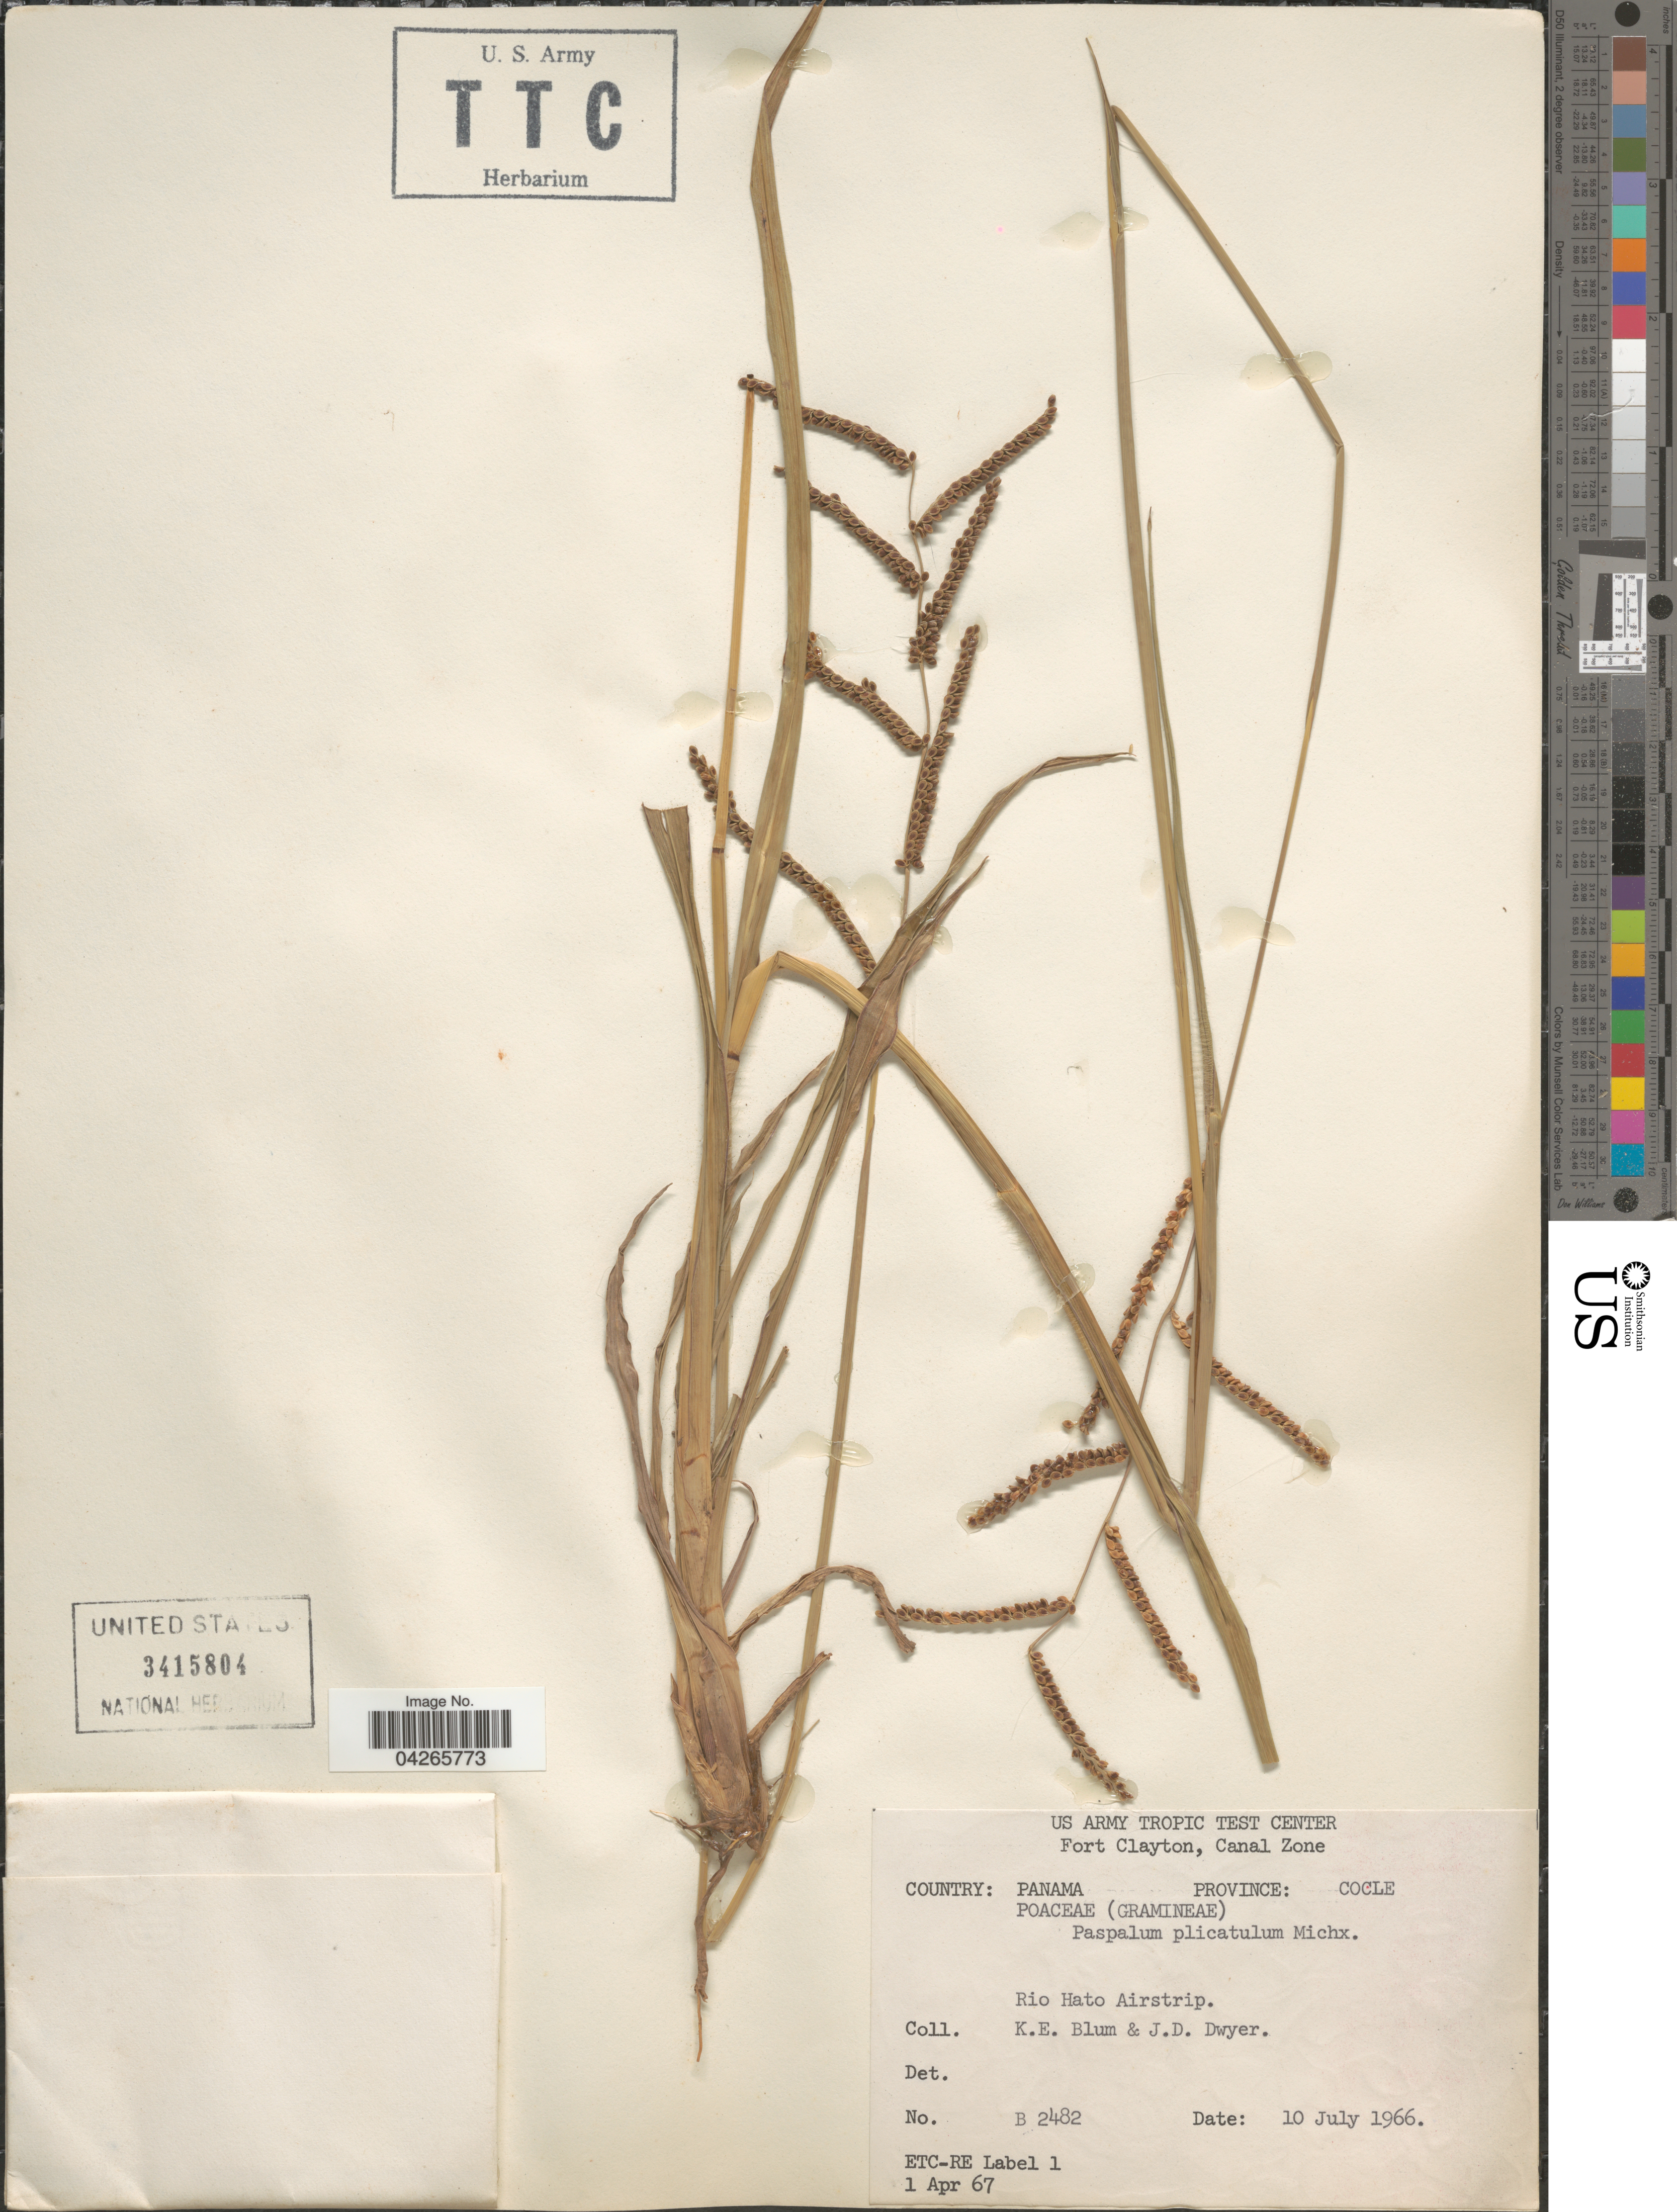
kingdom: Plantae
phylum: Tracheophyta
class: Liliopsida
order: Poales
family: Poaceae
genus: Paspalum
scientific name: Paspalum plicatulum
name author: Michx.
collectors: K. E. Blum & J. D. Dwyer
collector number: B 2482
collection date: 1966-07-10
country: Panama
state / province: Cocle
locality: US Army Tropic Test Center. Fort Clayton, Canal Zone. Rio Hato Airstrip.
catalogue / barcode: US 3415804